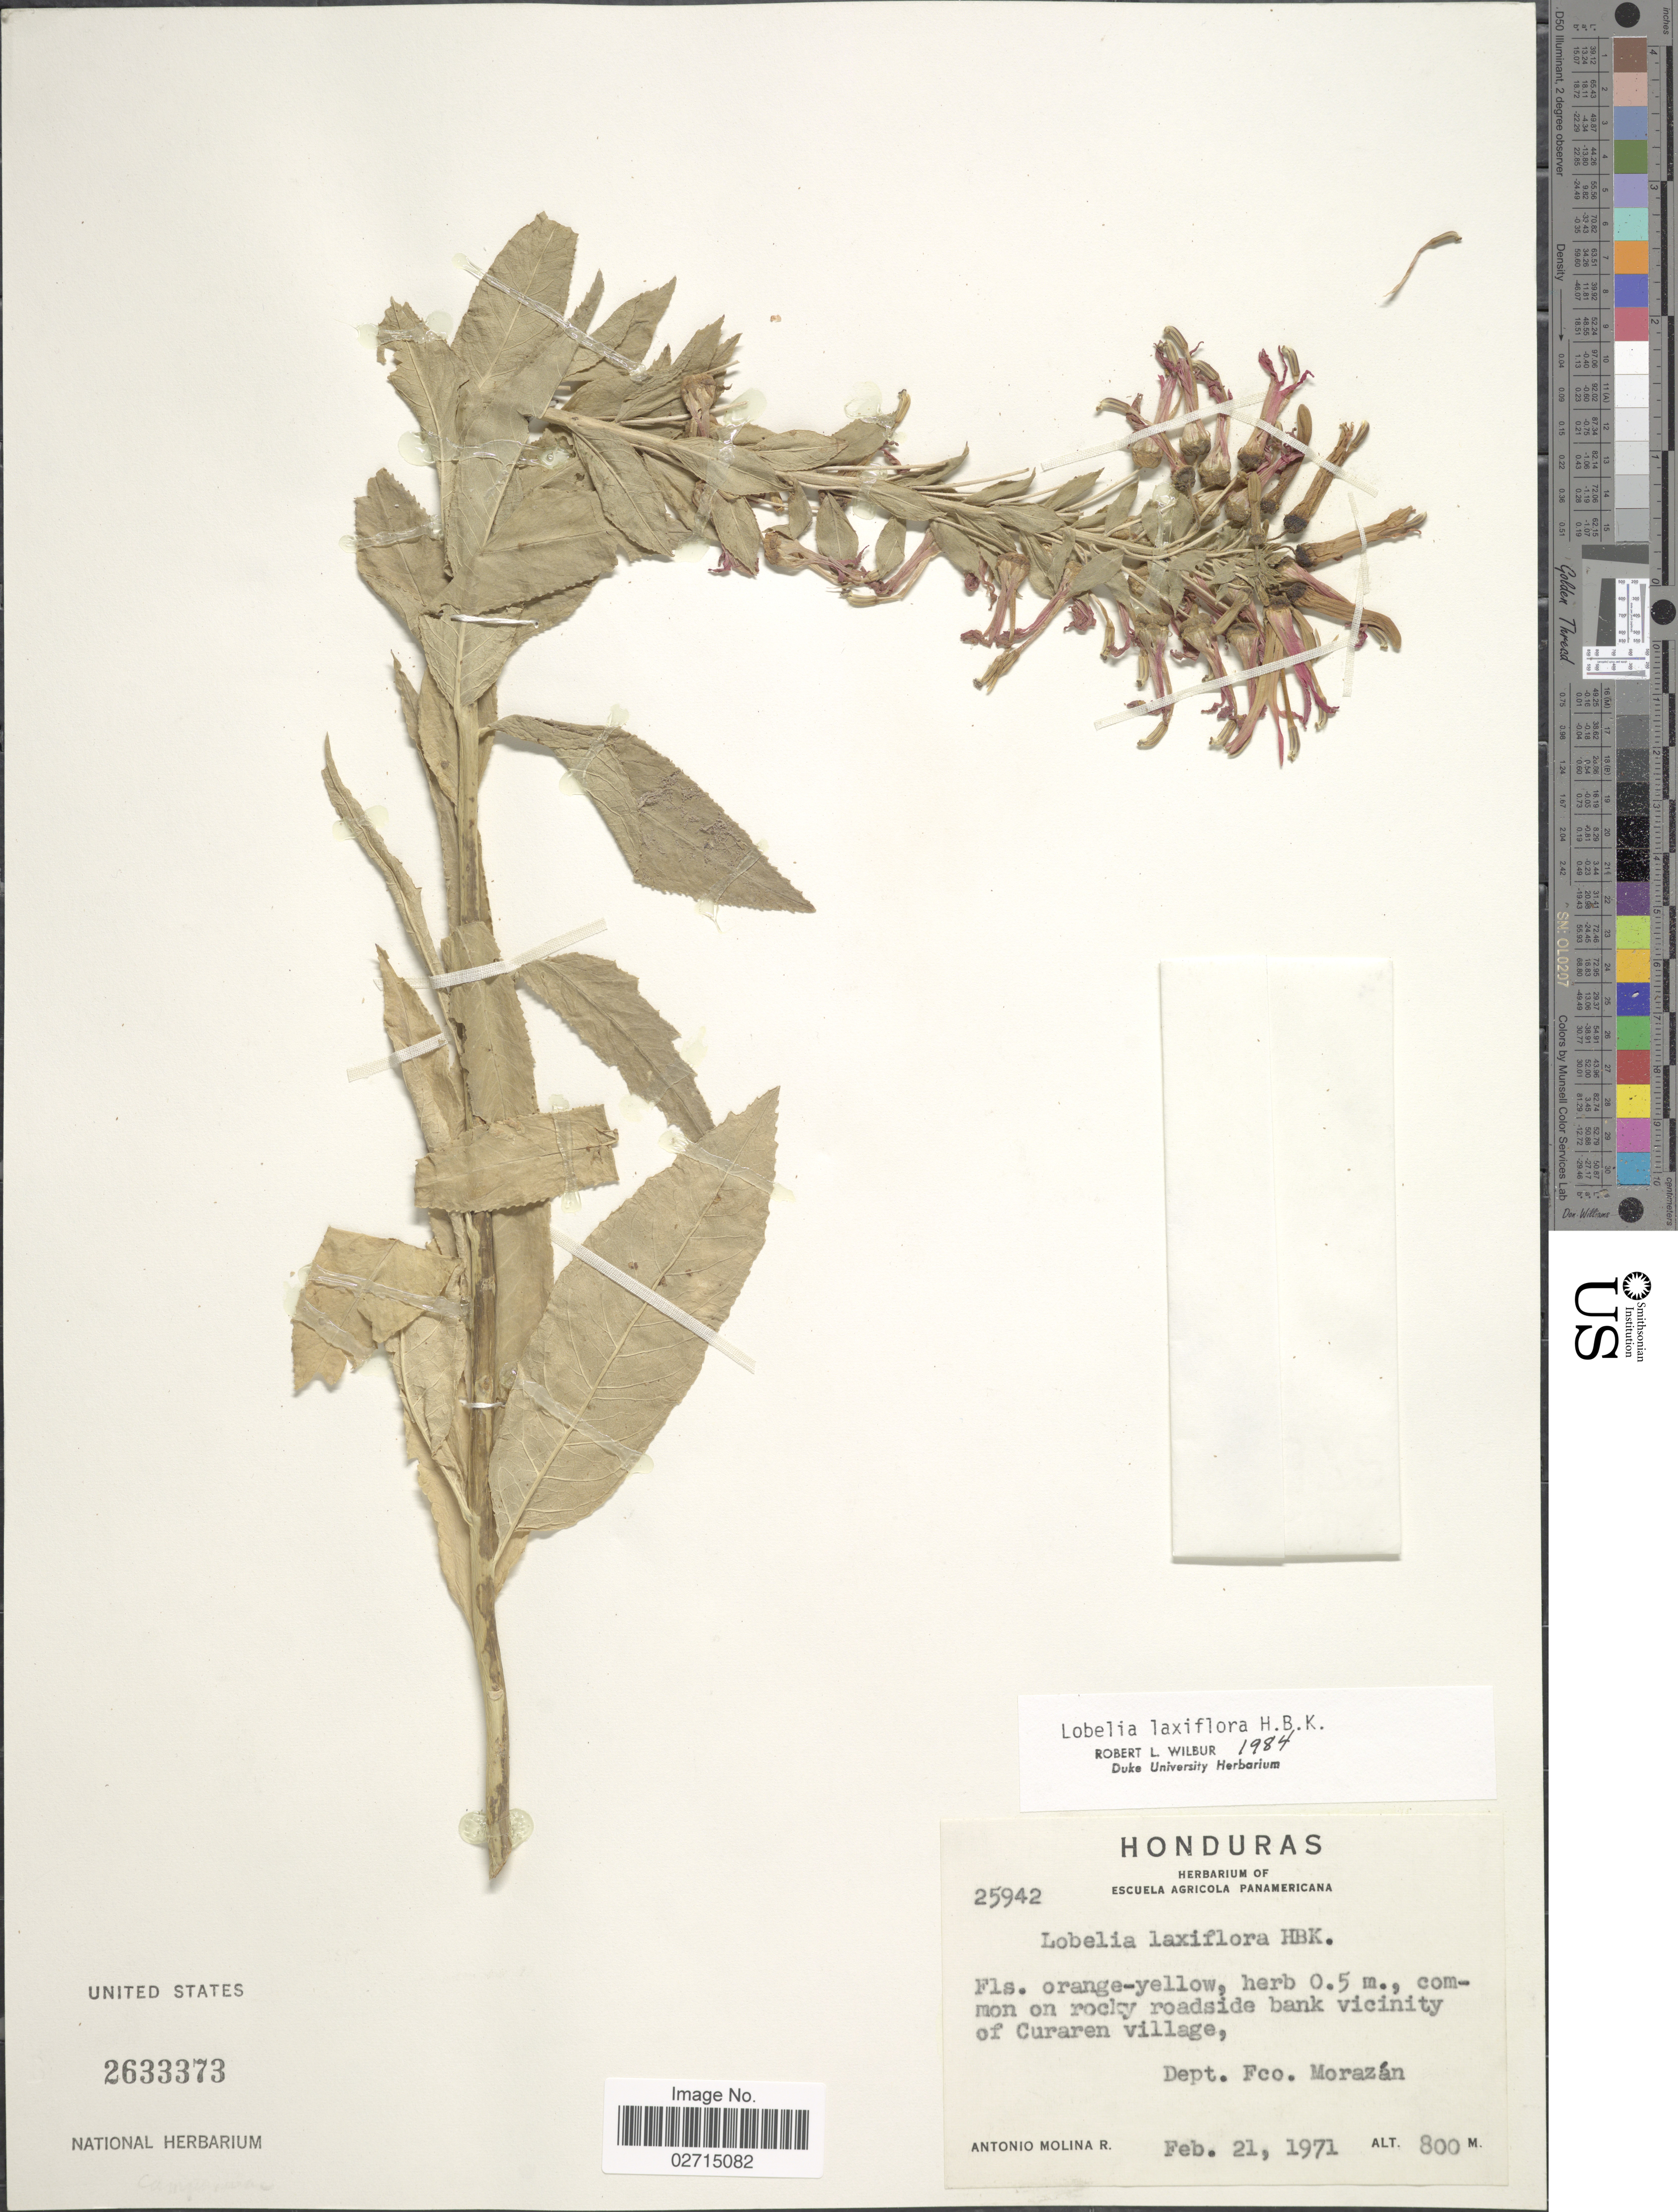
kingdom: Plantae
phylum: Tracheophyta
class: Magnoliopsida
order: Asterales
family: Campanulaceae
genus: Lobelia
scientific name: Lobelia laxiflora subsp. laxiflora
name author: Kunth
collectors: A. Molina R.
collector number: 25942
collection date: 1971-02-21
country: Honduras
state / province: Fco. Morazán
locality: Common on rocky roadside bank vicinity of Curaren village, Dept. Fco. Morazán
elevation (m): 800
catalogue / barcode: US 2633373